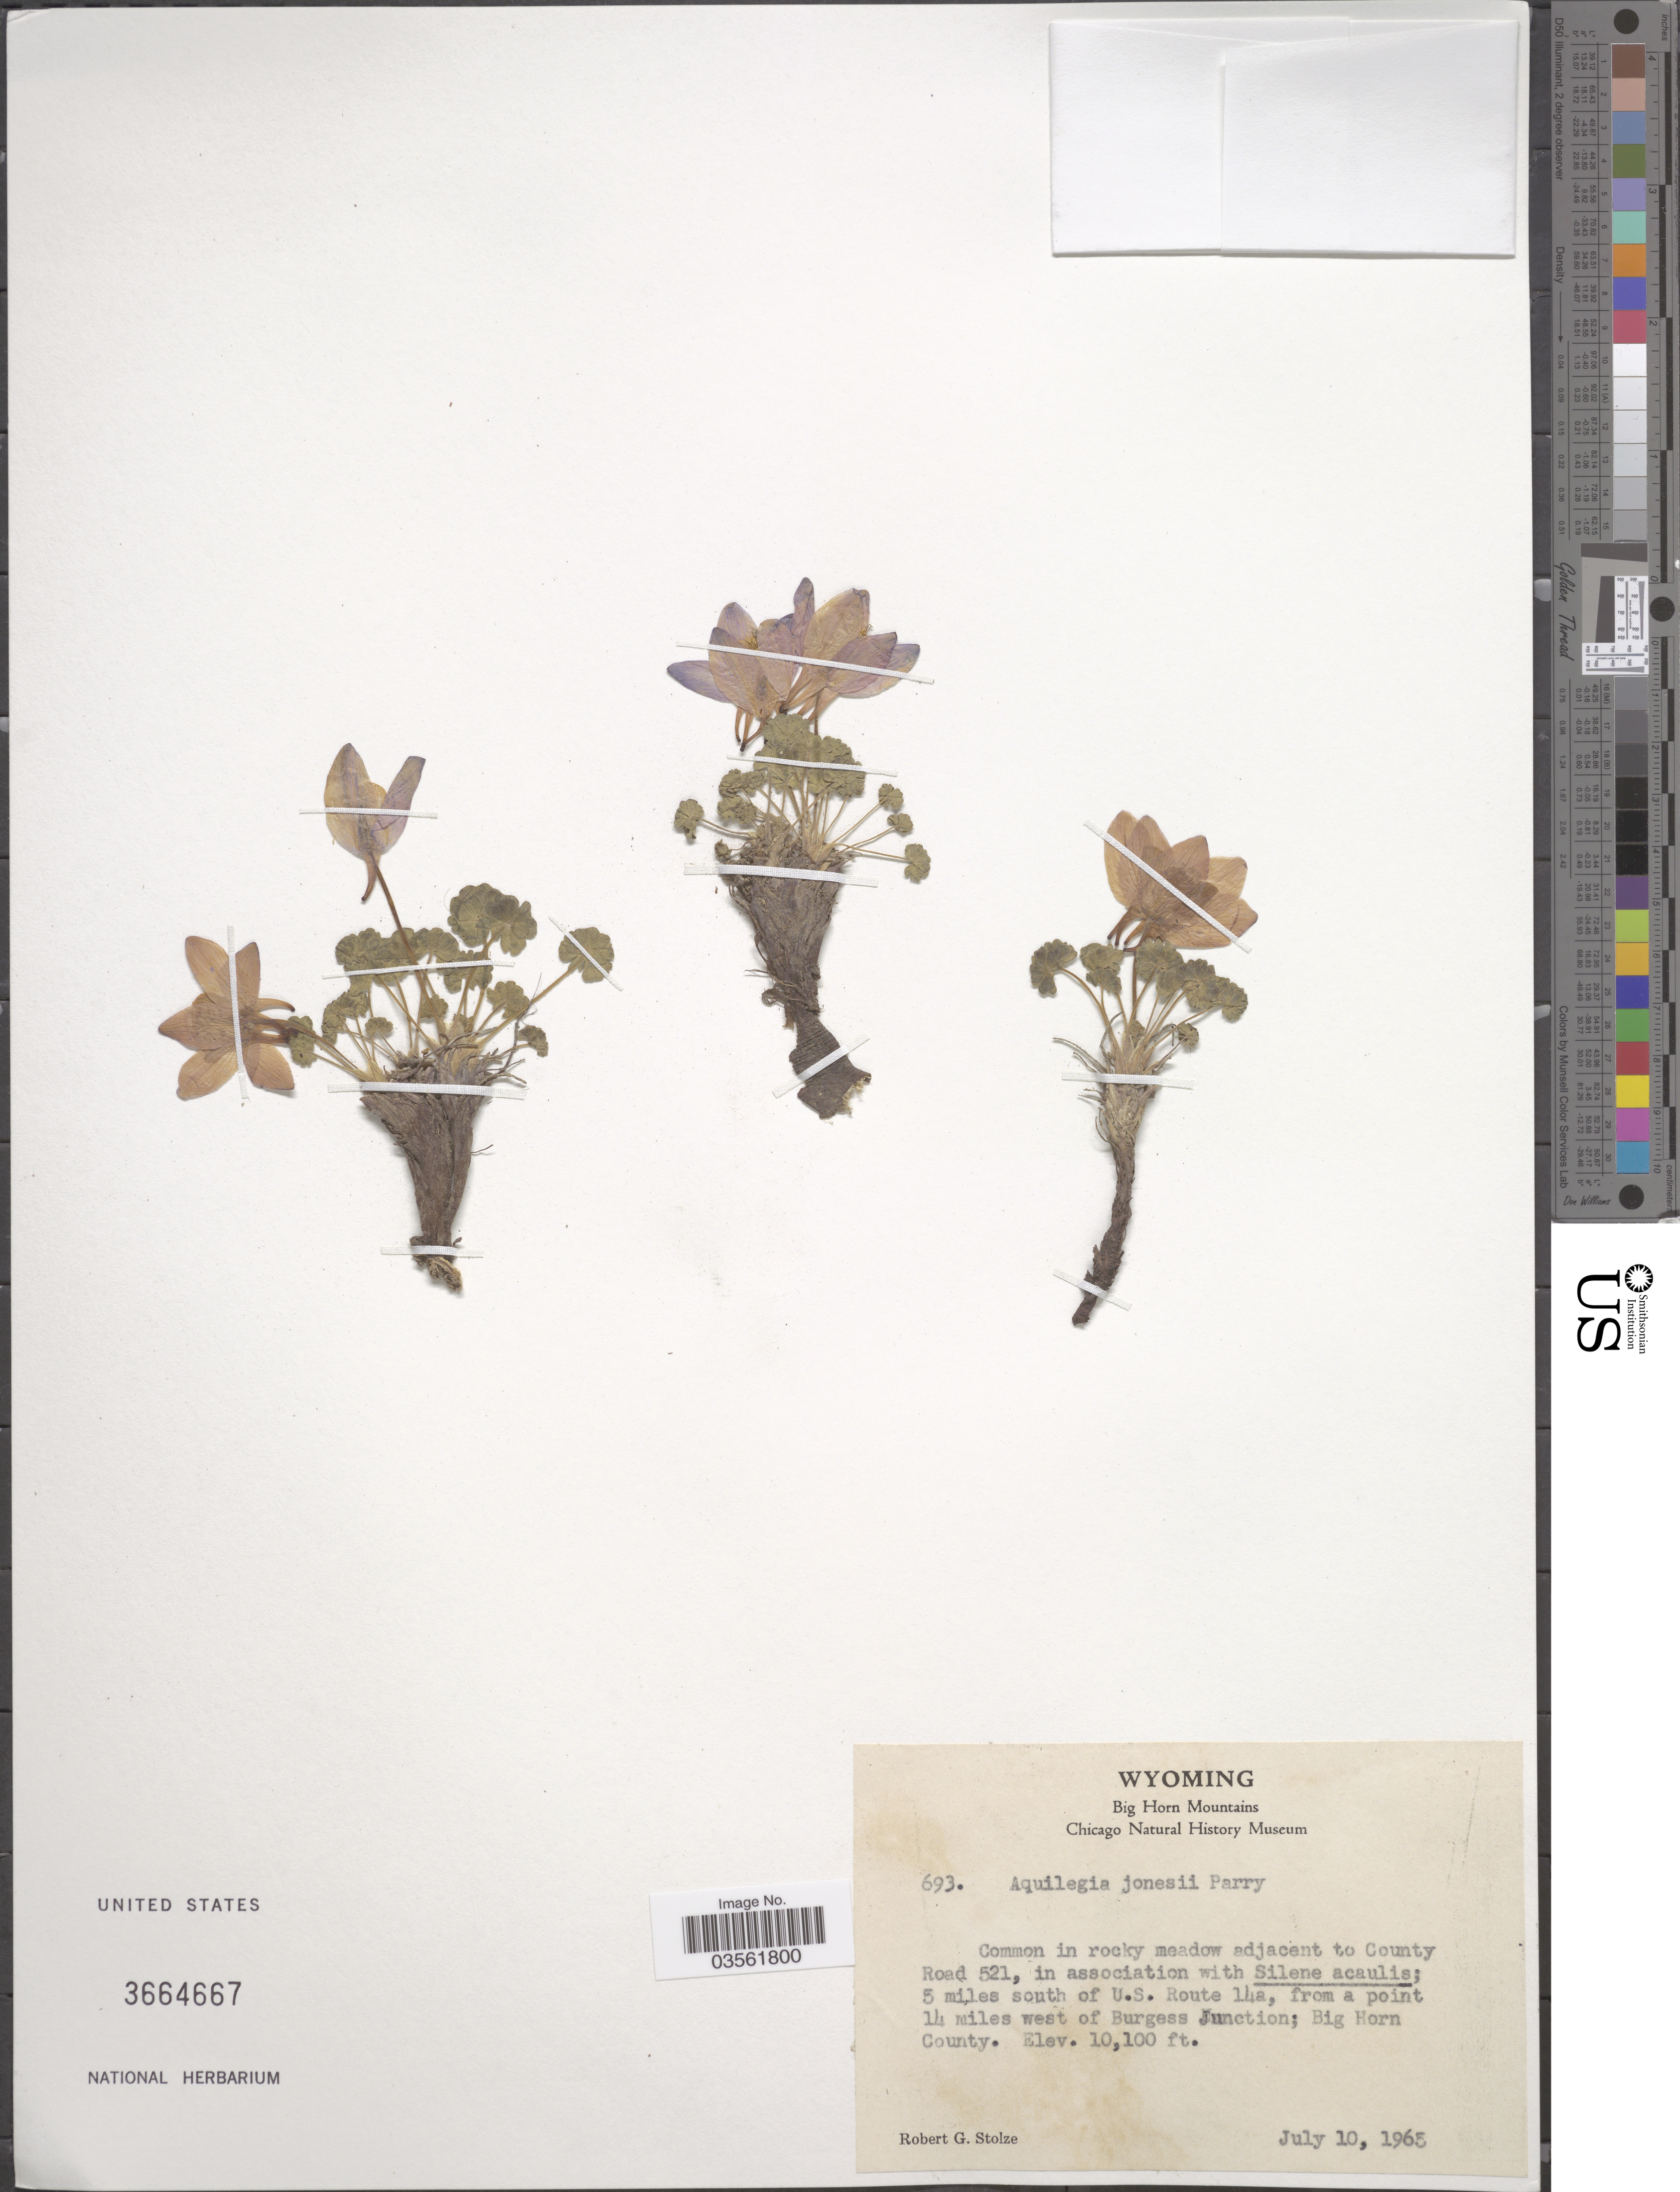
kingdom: Plantae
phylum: Tracheophyta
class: Magnoliopsida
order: Ranunculales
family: Ranunculaceae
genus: Aquilegia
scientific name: Aquilegia jonesii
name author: Parry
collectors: R. G. Stolze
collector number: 693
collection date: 1965-07-10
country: United States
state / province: Wyoming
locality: Adjacent to County Road 521, 5 miles south of U.S. Route 14a, from a point 14 miles west of Burgess Junction; Big Horn County. Big Horn Mountains.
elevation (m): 3078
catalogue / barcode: US 3664667